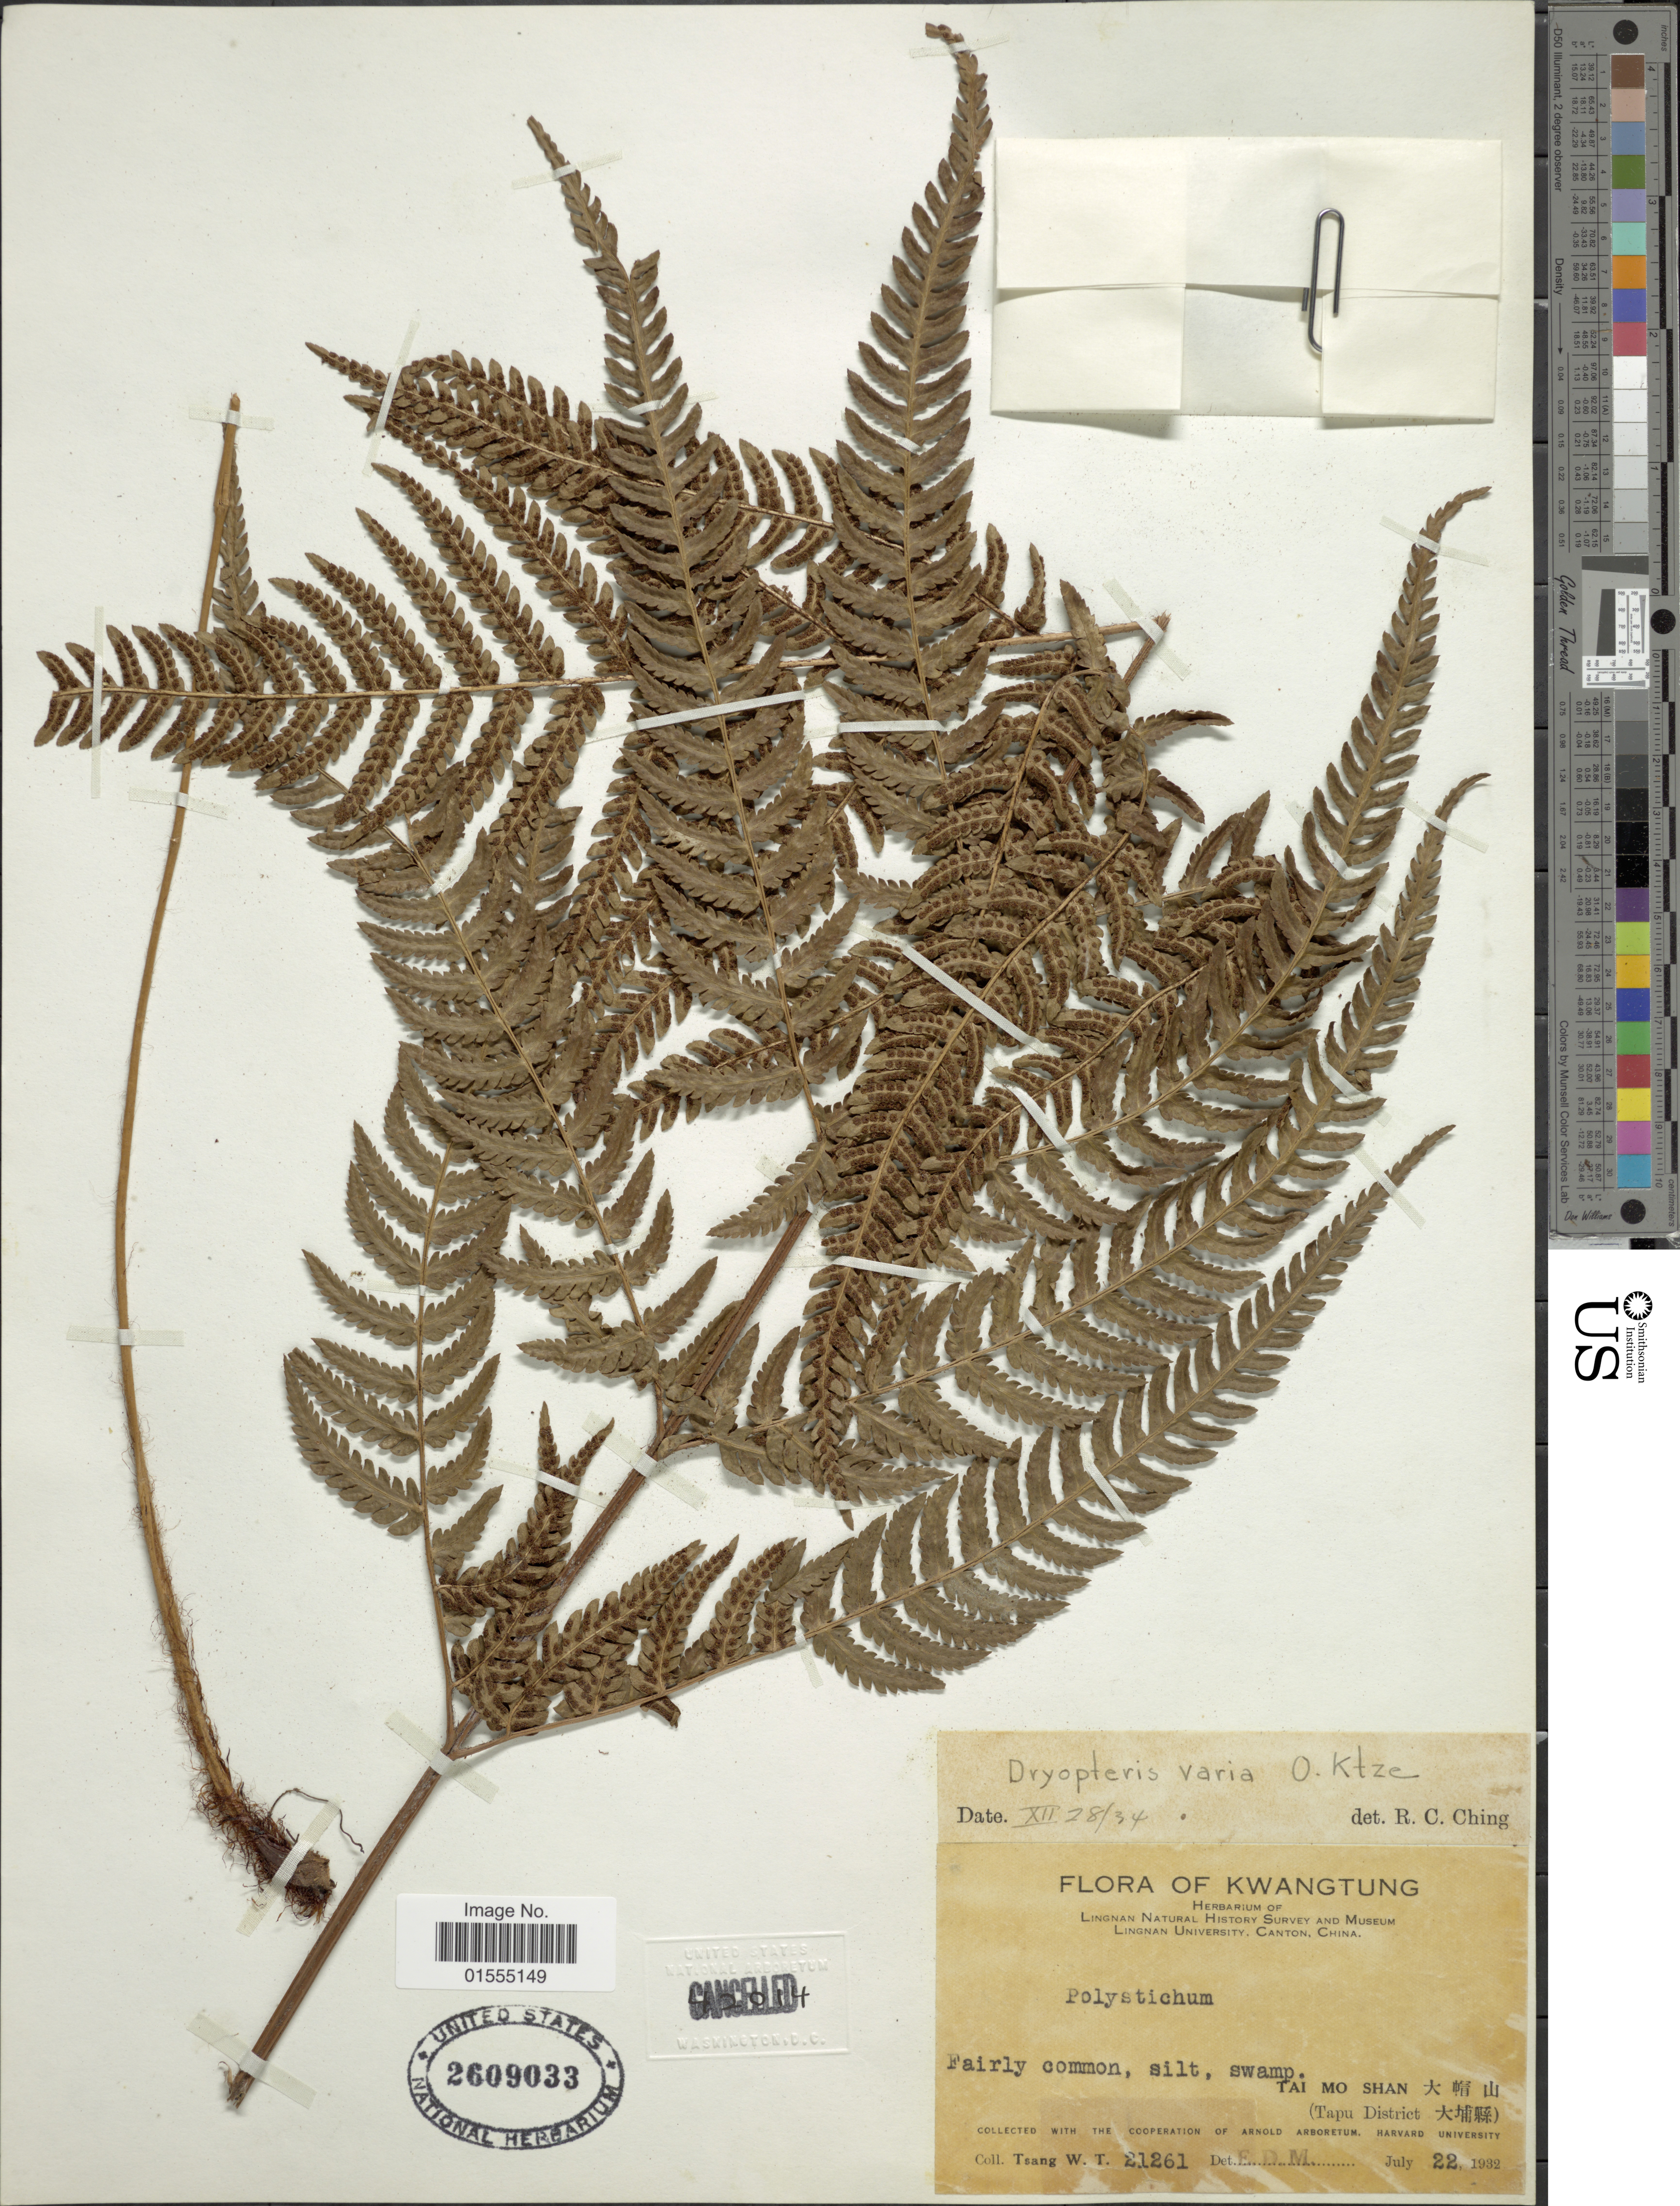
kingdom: Plantae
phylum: Tracheophyta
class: Polypodiopsida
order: Polypodiales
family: Dryopteridaceae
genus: Dryopteris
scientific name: Dryopteris varia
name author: (L.) Kuntze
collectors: W. T. Tsang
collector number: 21261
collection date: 1932-07-22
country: China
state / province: Guangdong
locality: Kwangtung, Tai Mo Shan X, (Taou District X)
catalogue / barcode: US 2609033